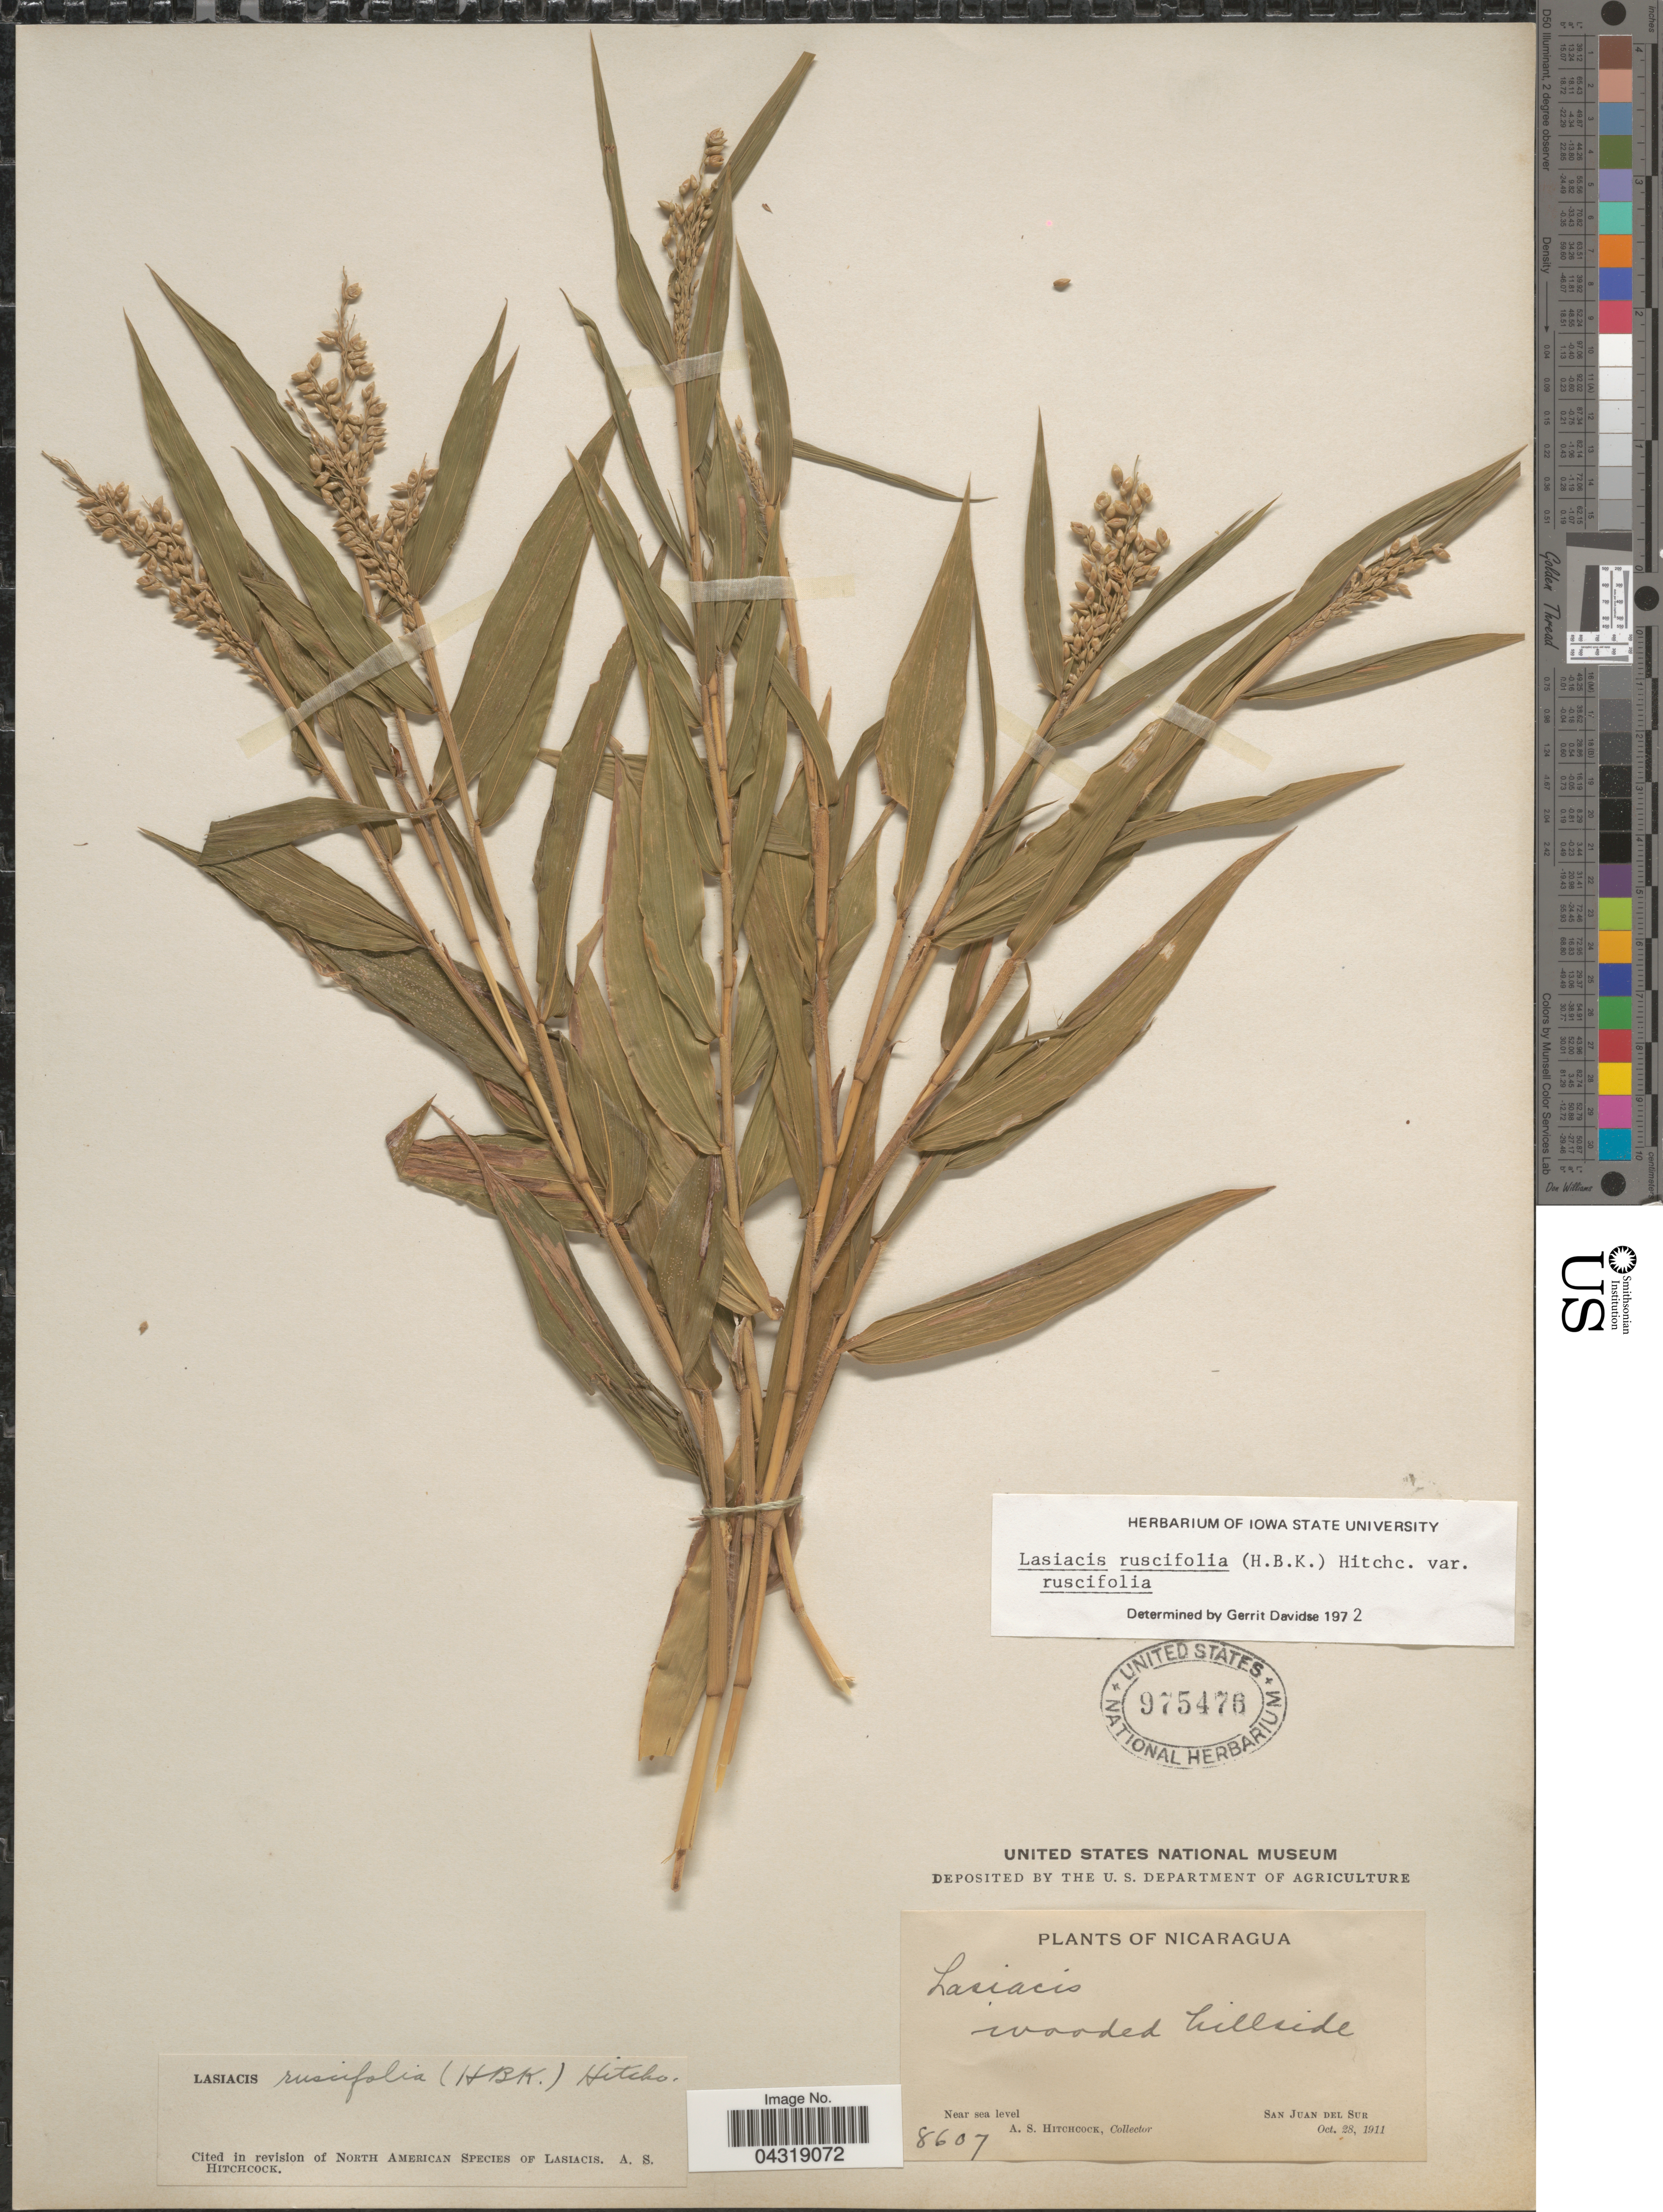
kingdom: Plantae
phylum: Tracheophyta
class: Liliopsida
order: Poales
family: Poaceae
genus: Lasiacis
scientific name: Lasiacis ruscifolia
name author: (Kunth) Hitchc.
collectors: A. S. Hitchcock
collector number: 8607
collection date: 1911-10-28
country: Nicaragua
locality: San Juan del Sur.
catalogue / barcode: US 975476